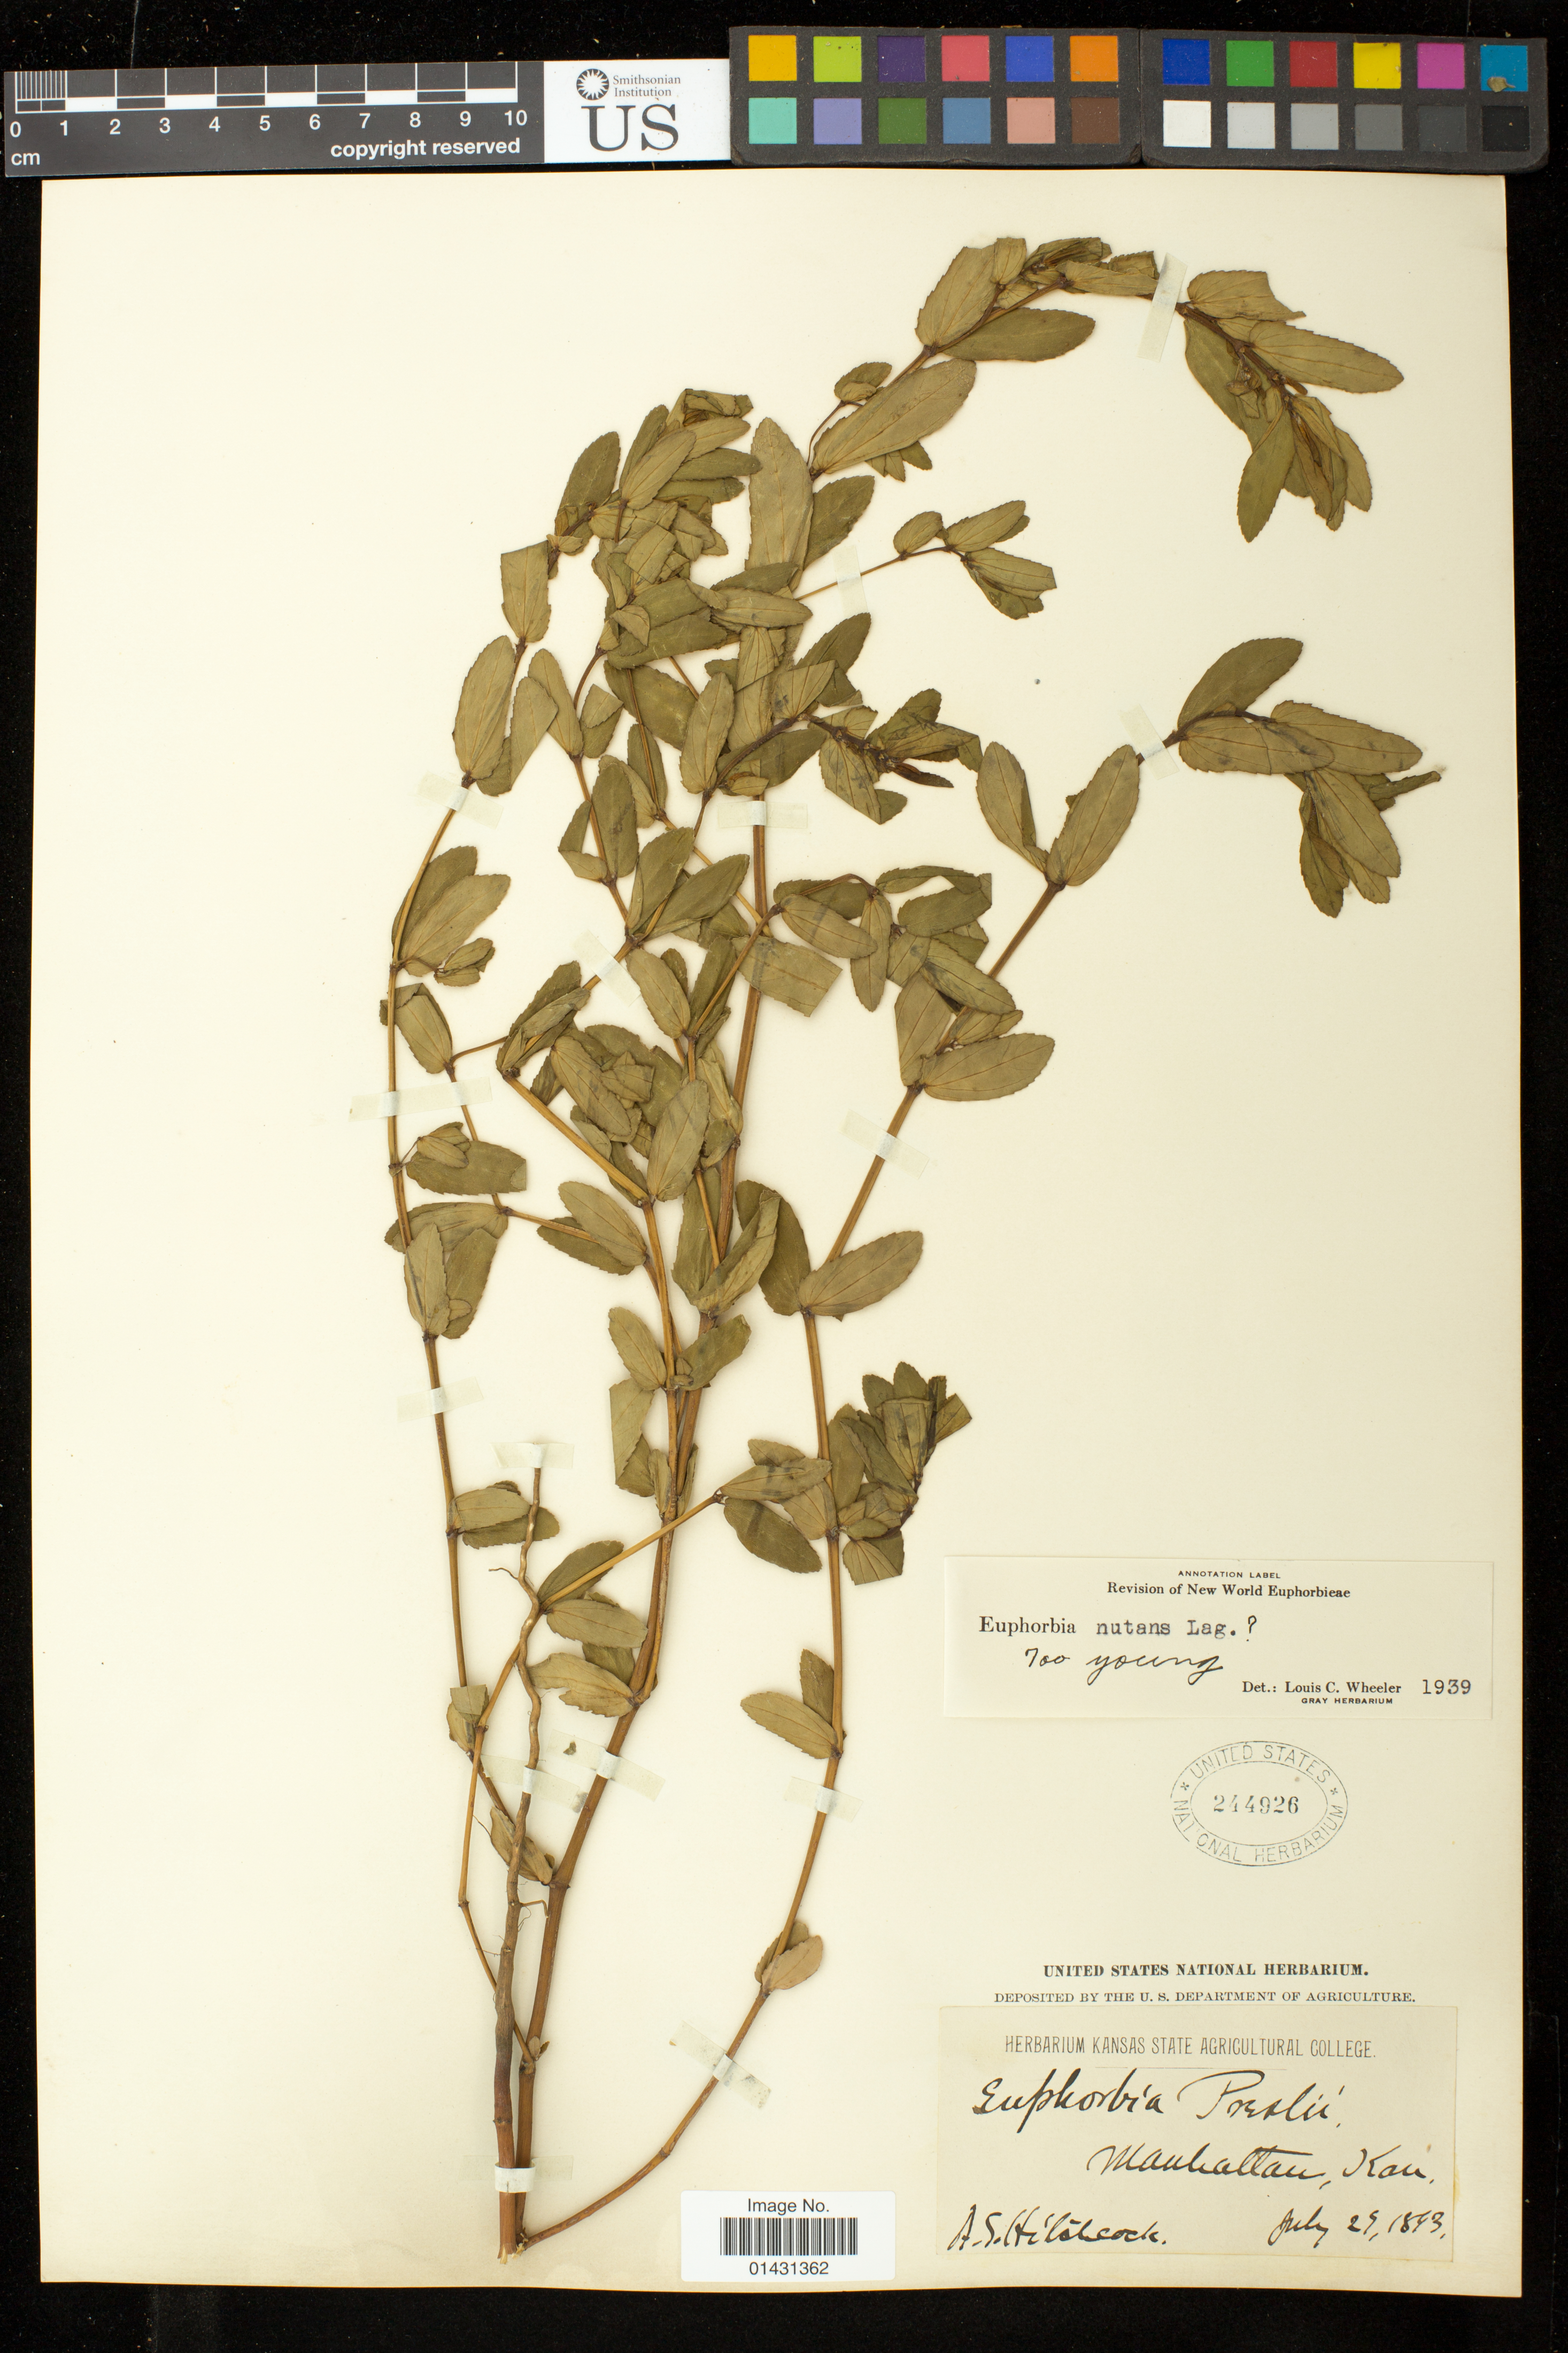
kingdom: Plantae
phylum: Tracheophyta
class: Magnoliopsida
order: Malpighiales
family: Euphorbiaceae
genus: Euphorbia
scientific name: Euphorbia maculata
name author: L.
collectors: A. S. Hitchcock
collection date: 1893-07-29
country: United States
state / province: Kansas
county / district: Riley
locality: Manhattan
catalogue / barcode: US 244926